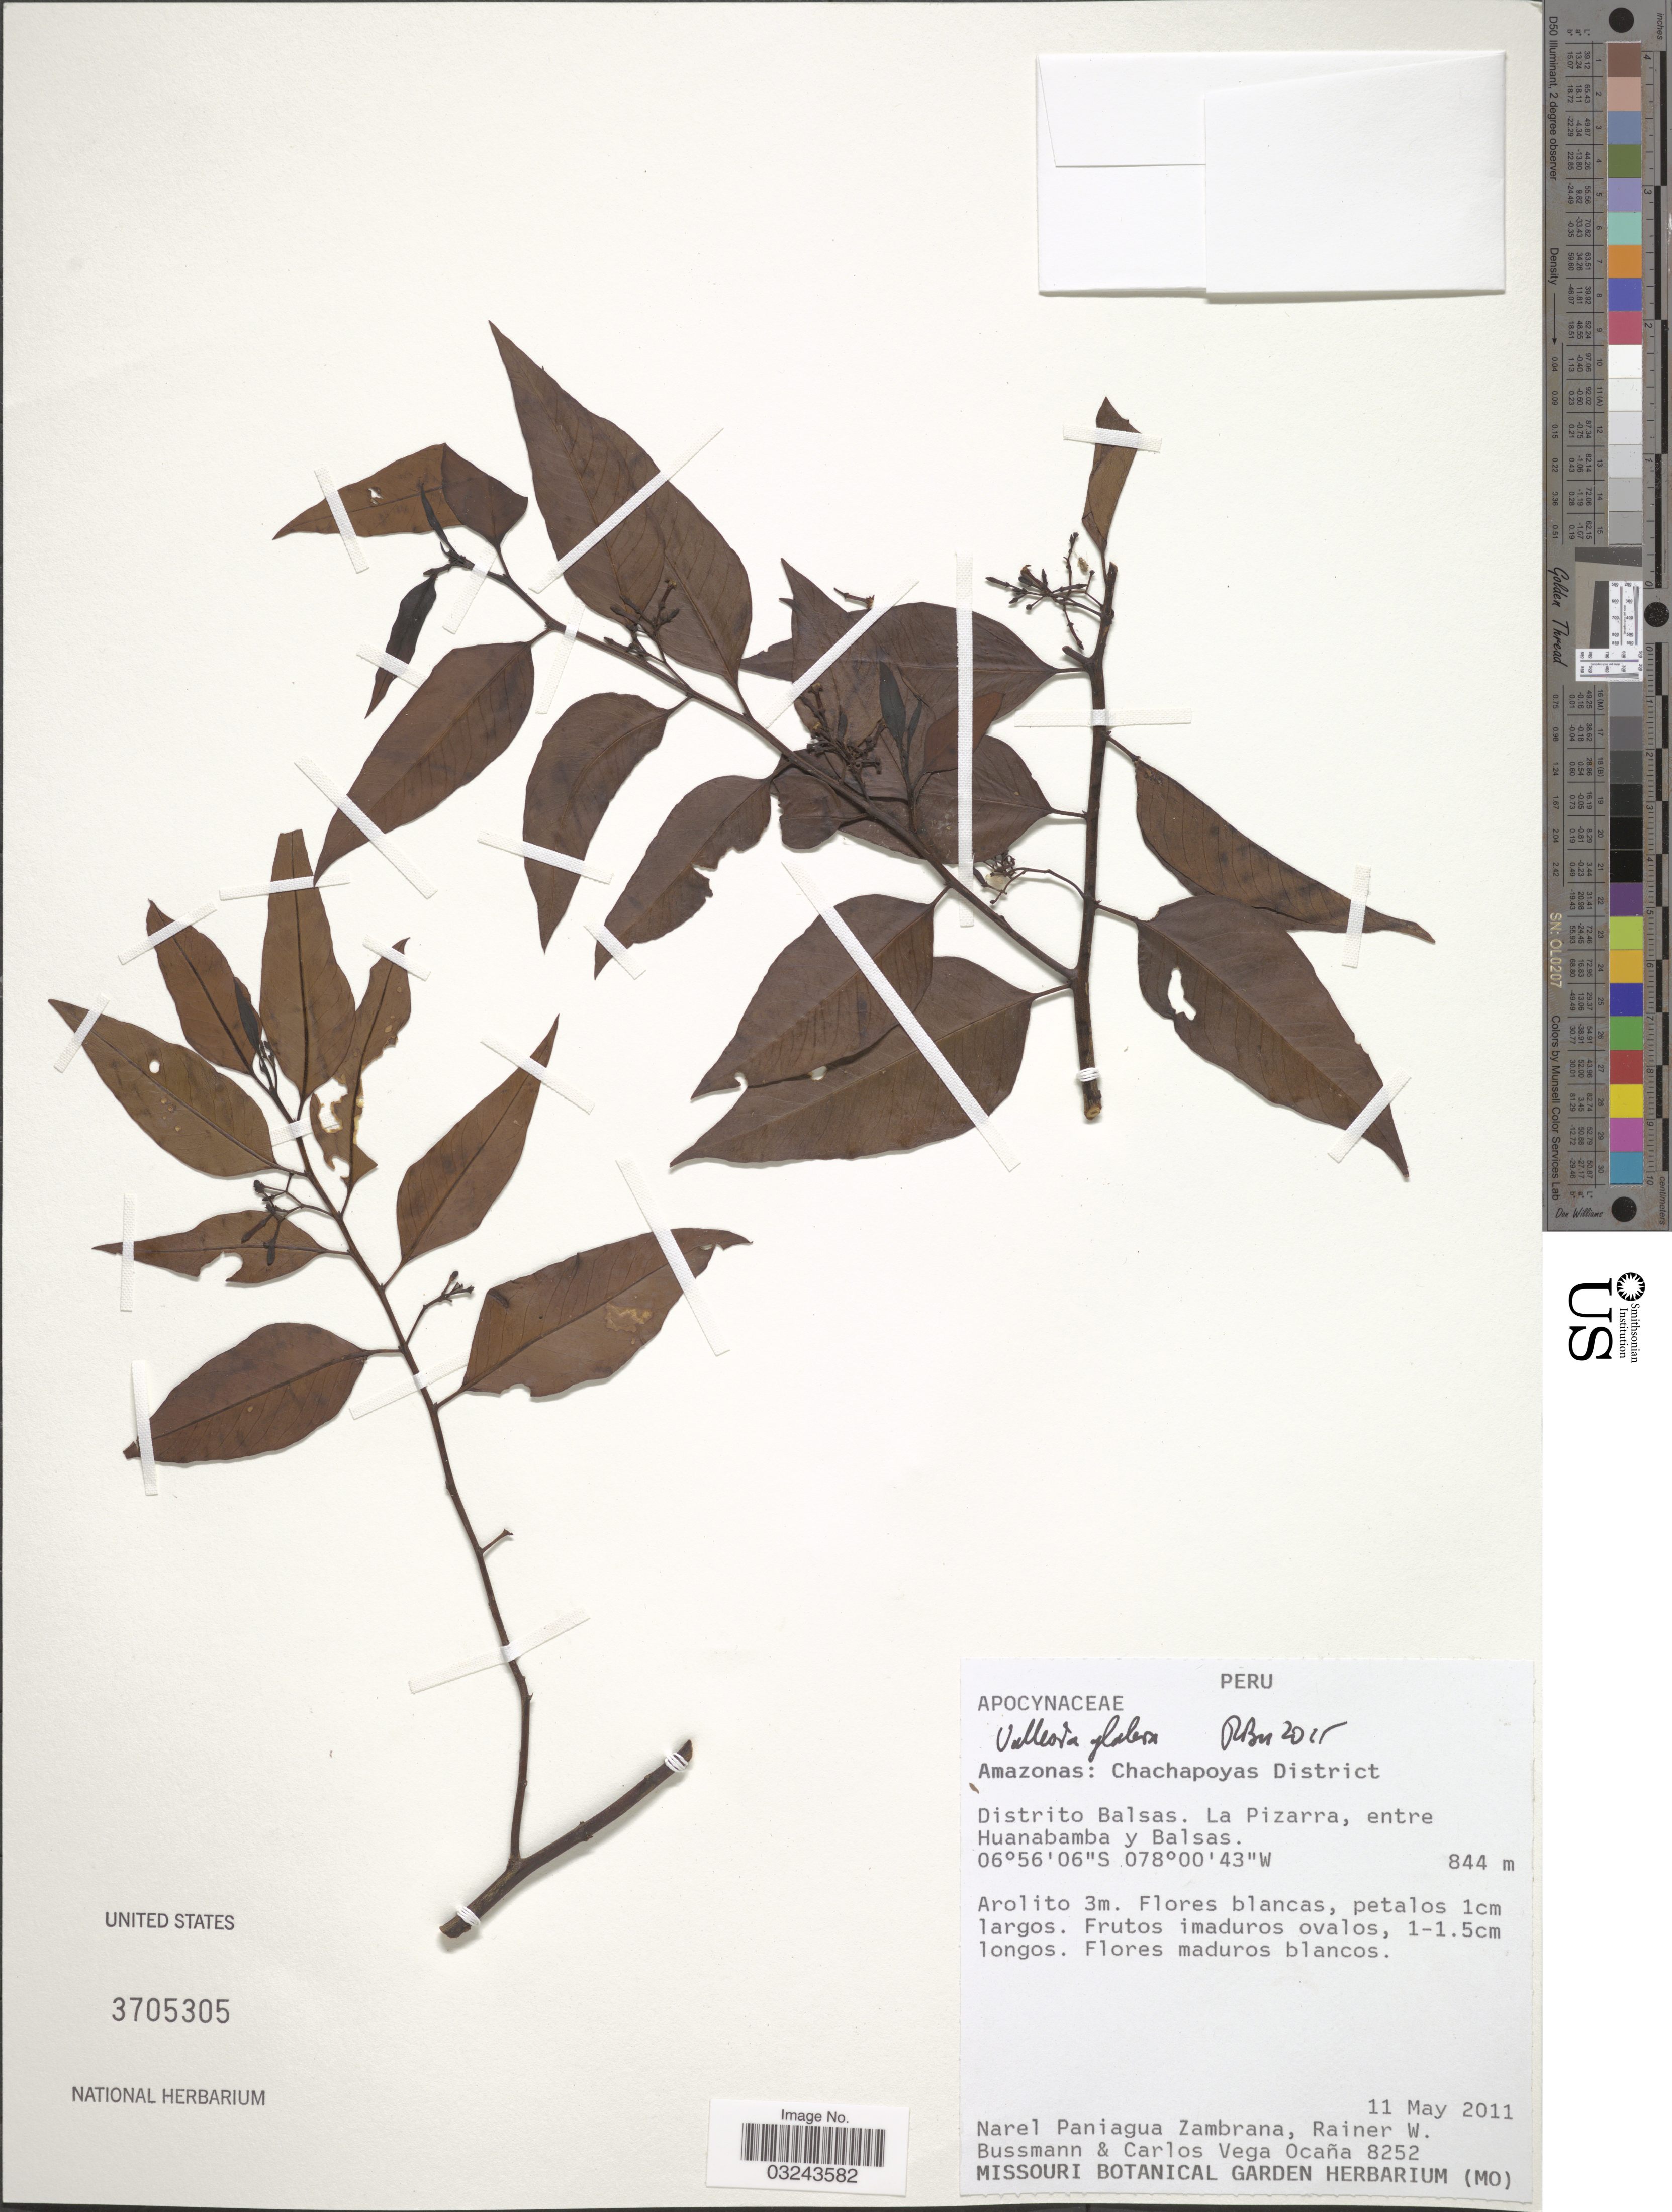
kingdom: Plantae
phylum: Tracheophyta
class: Magnoliopsida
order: Gentianales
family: Apocynaceae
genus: Vallesia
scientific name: Vallesia glabra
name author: (Cav.) Link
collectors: N. Zambrana, R. W. Bussmann & C. Ocaña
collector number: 8252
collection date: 2011-05-11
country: Peru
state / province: Amazonas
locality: Amazonas: Chachapoyas District, Distrito Balsas, La Pizarra, entre Huanabamba y Balsas.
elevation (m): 844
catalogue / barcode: US 3705305